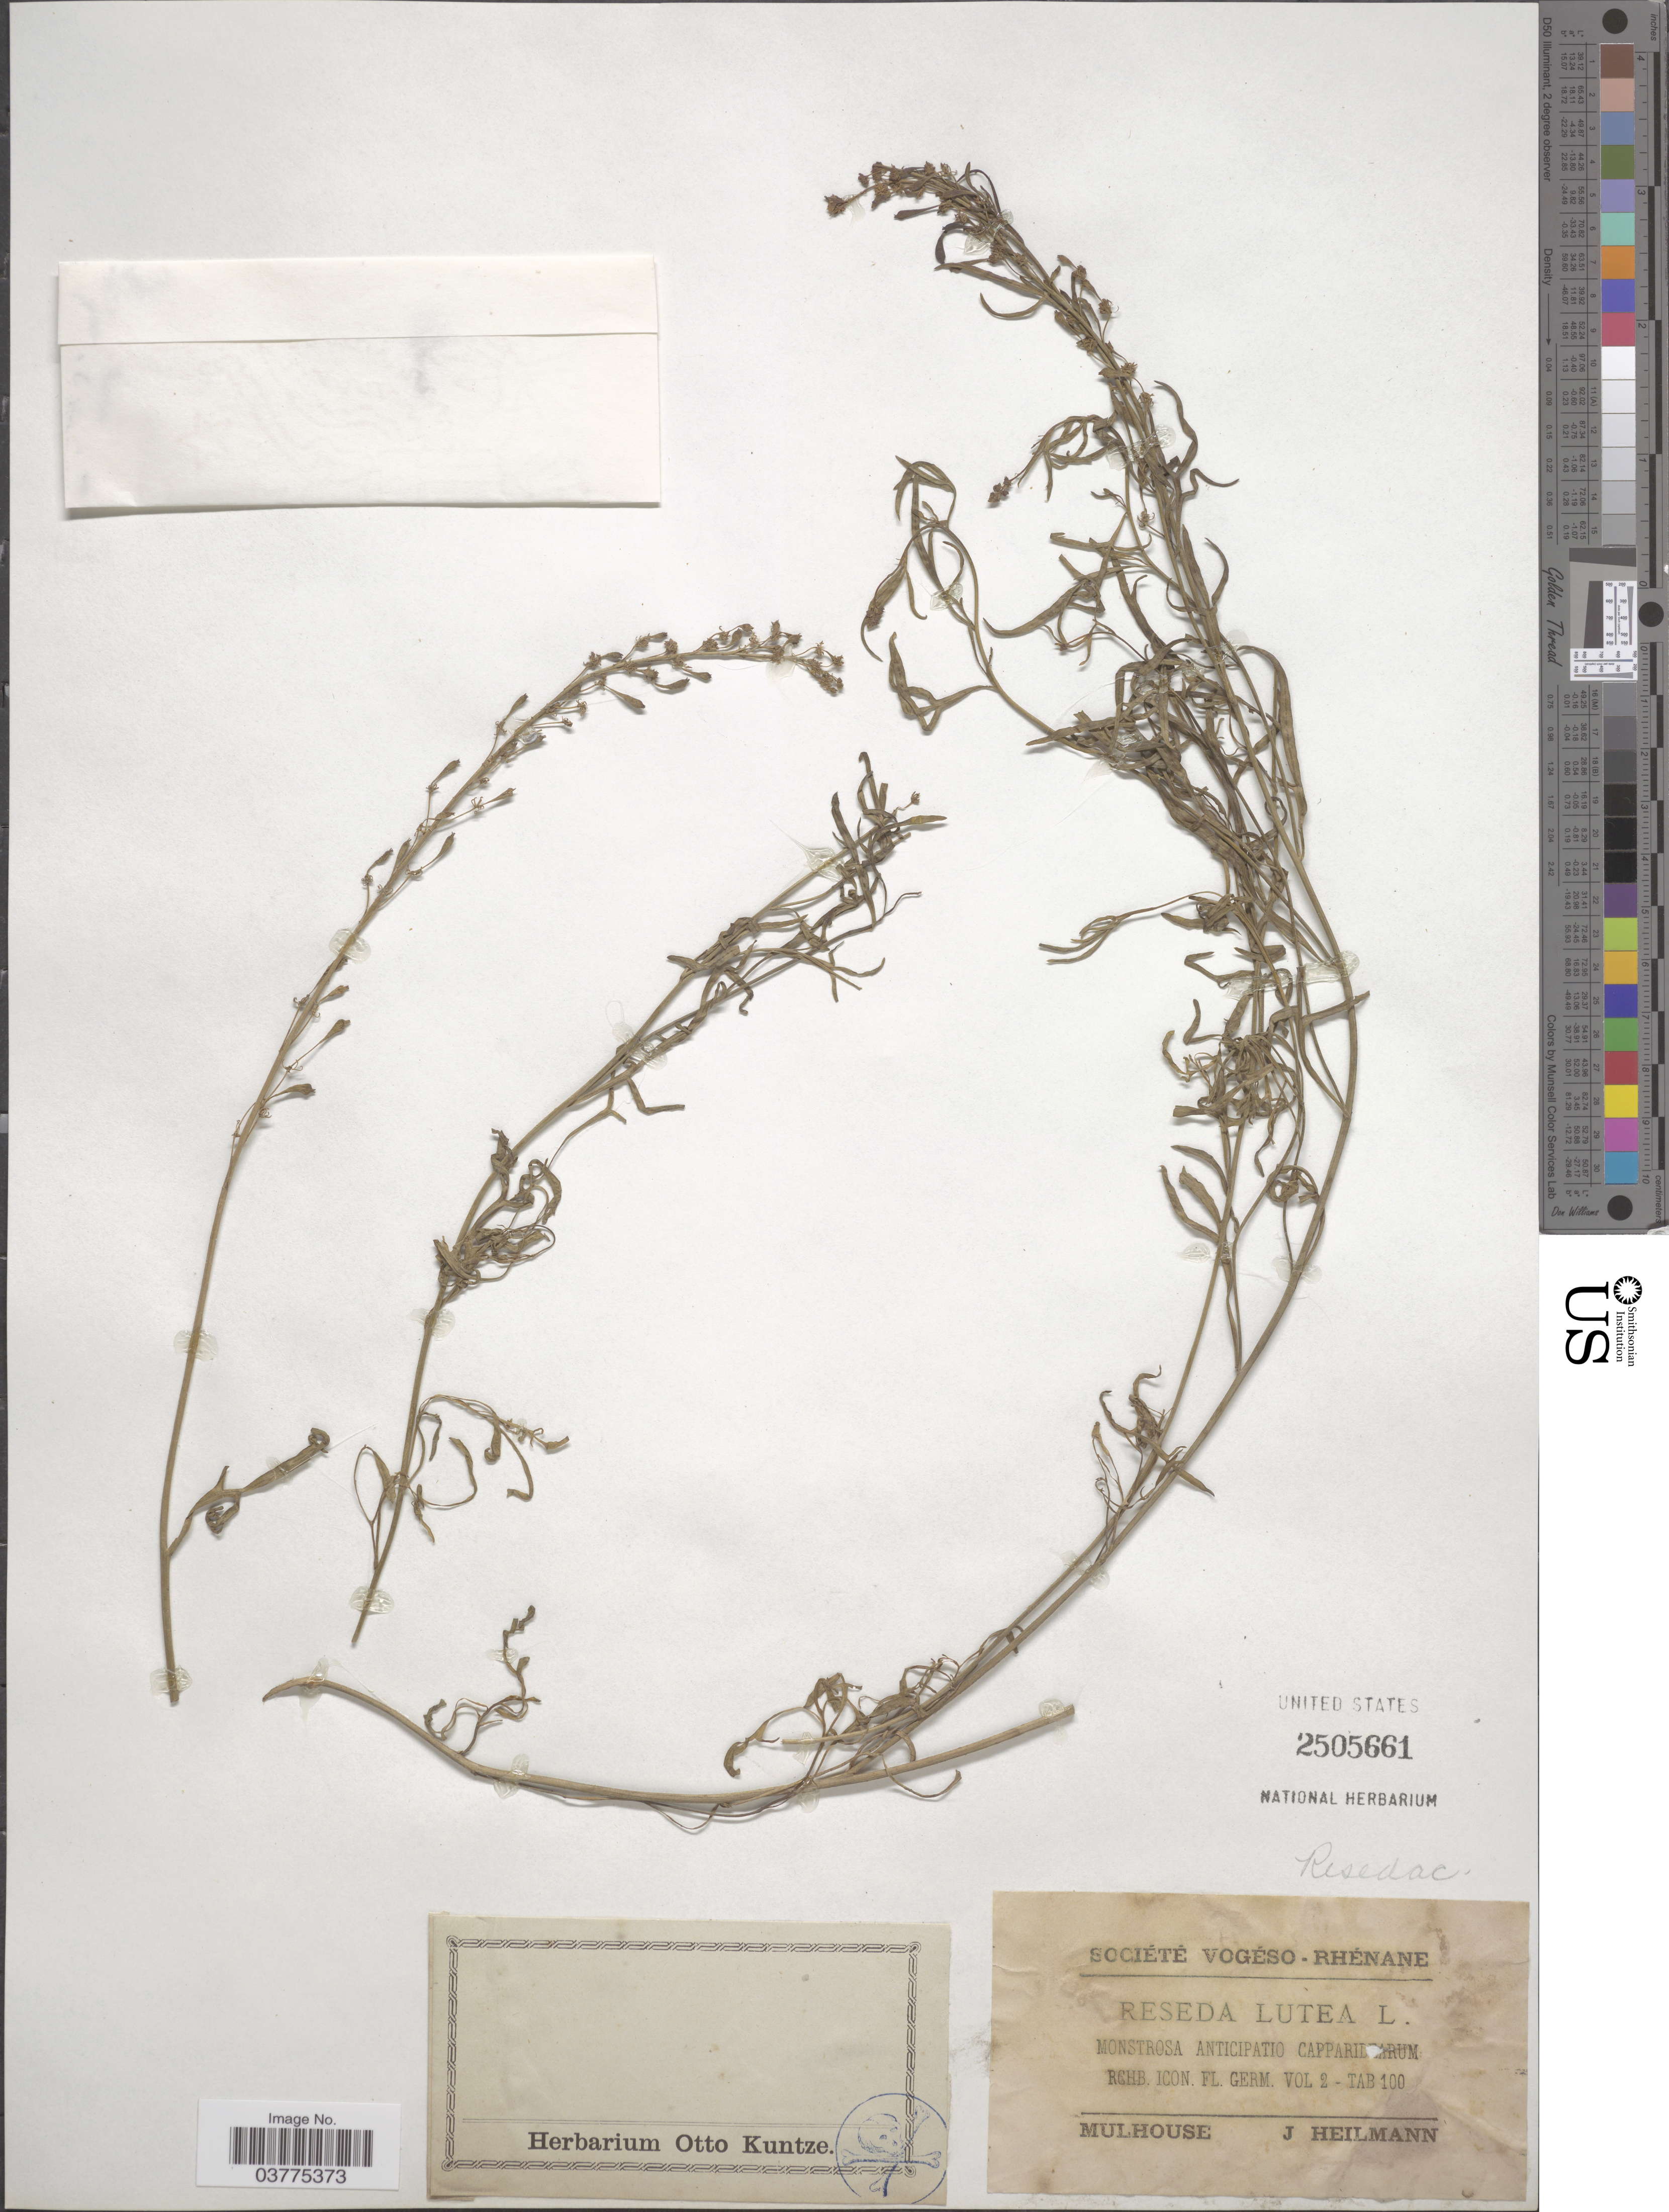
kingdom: Plantae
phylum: Tracheophyta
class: Magnoliopsida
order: Brassicales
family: Resedaceae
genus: Reseda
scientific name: Reseda lutea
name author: L.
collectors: J. Heilmann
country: France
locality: Mulhouse?.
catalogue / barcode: US 2505661